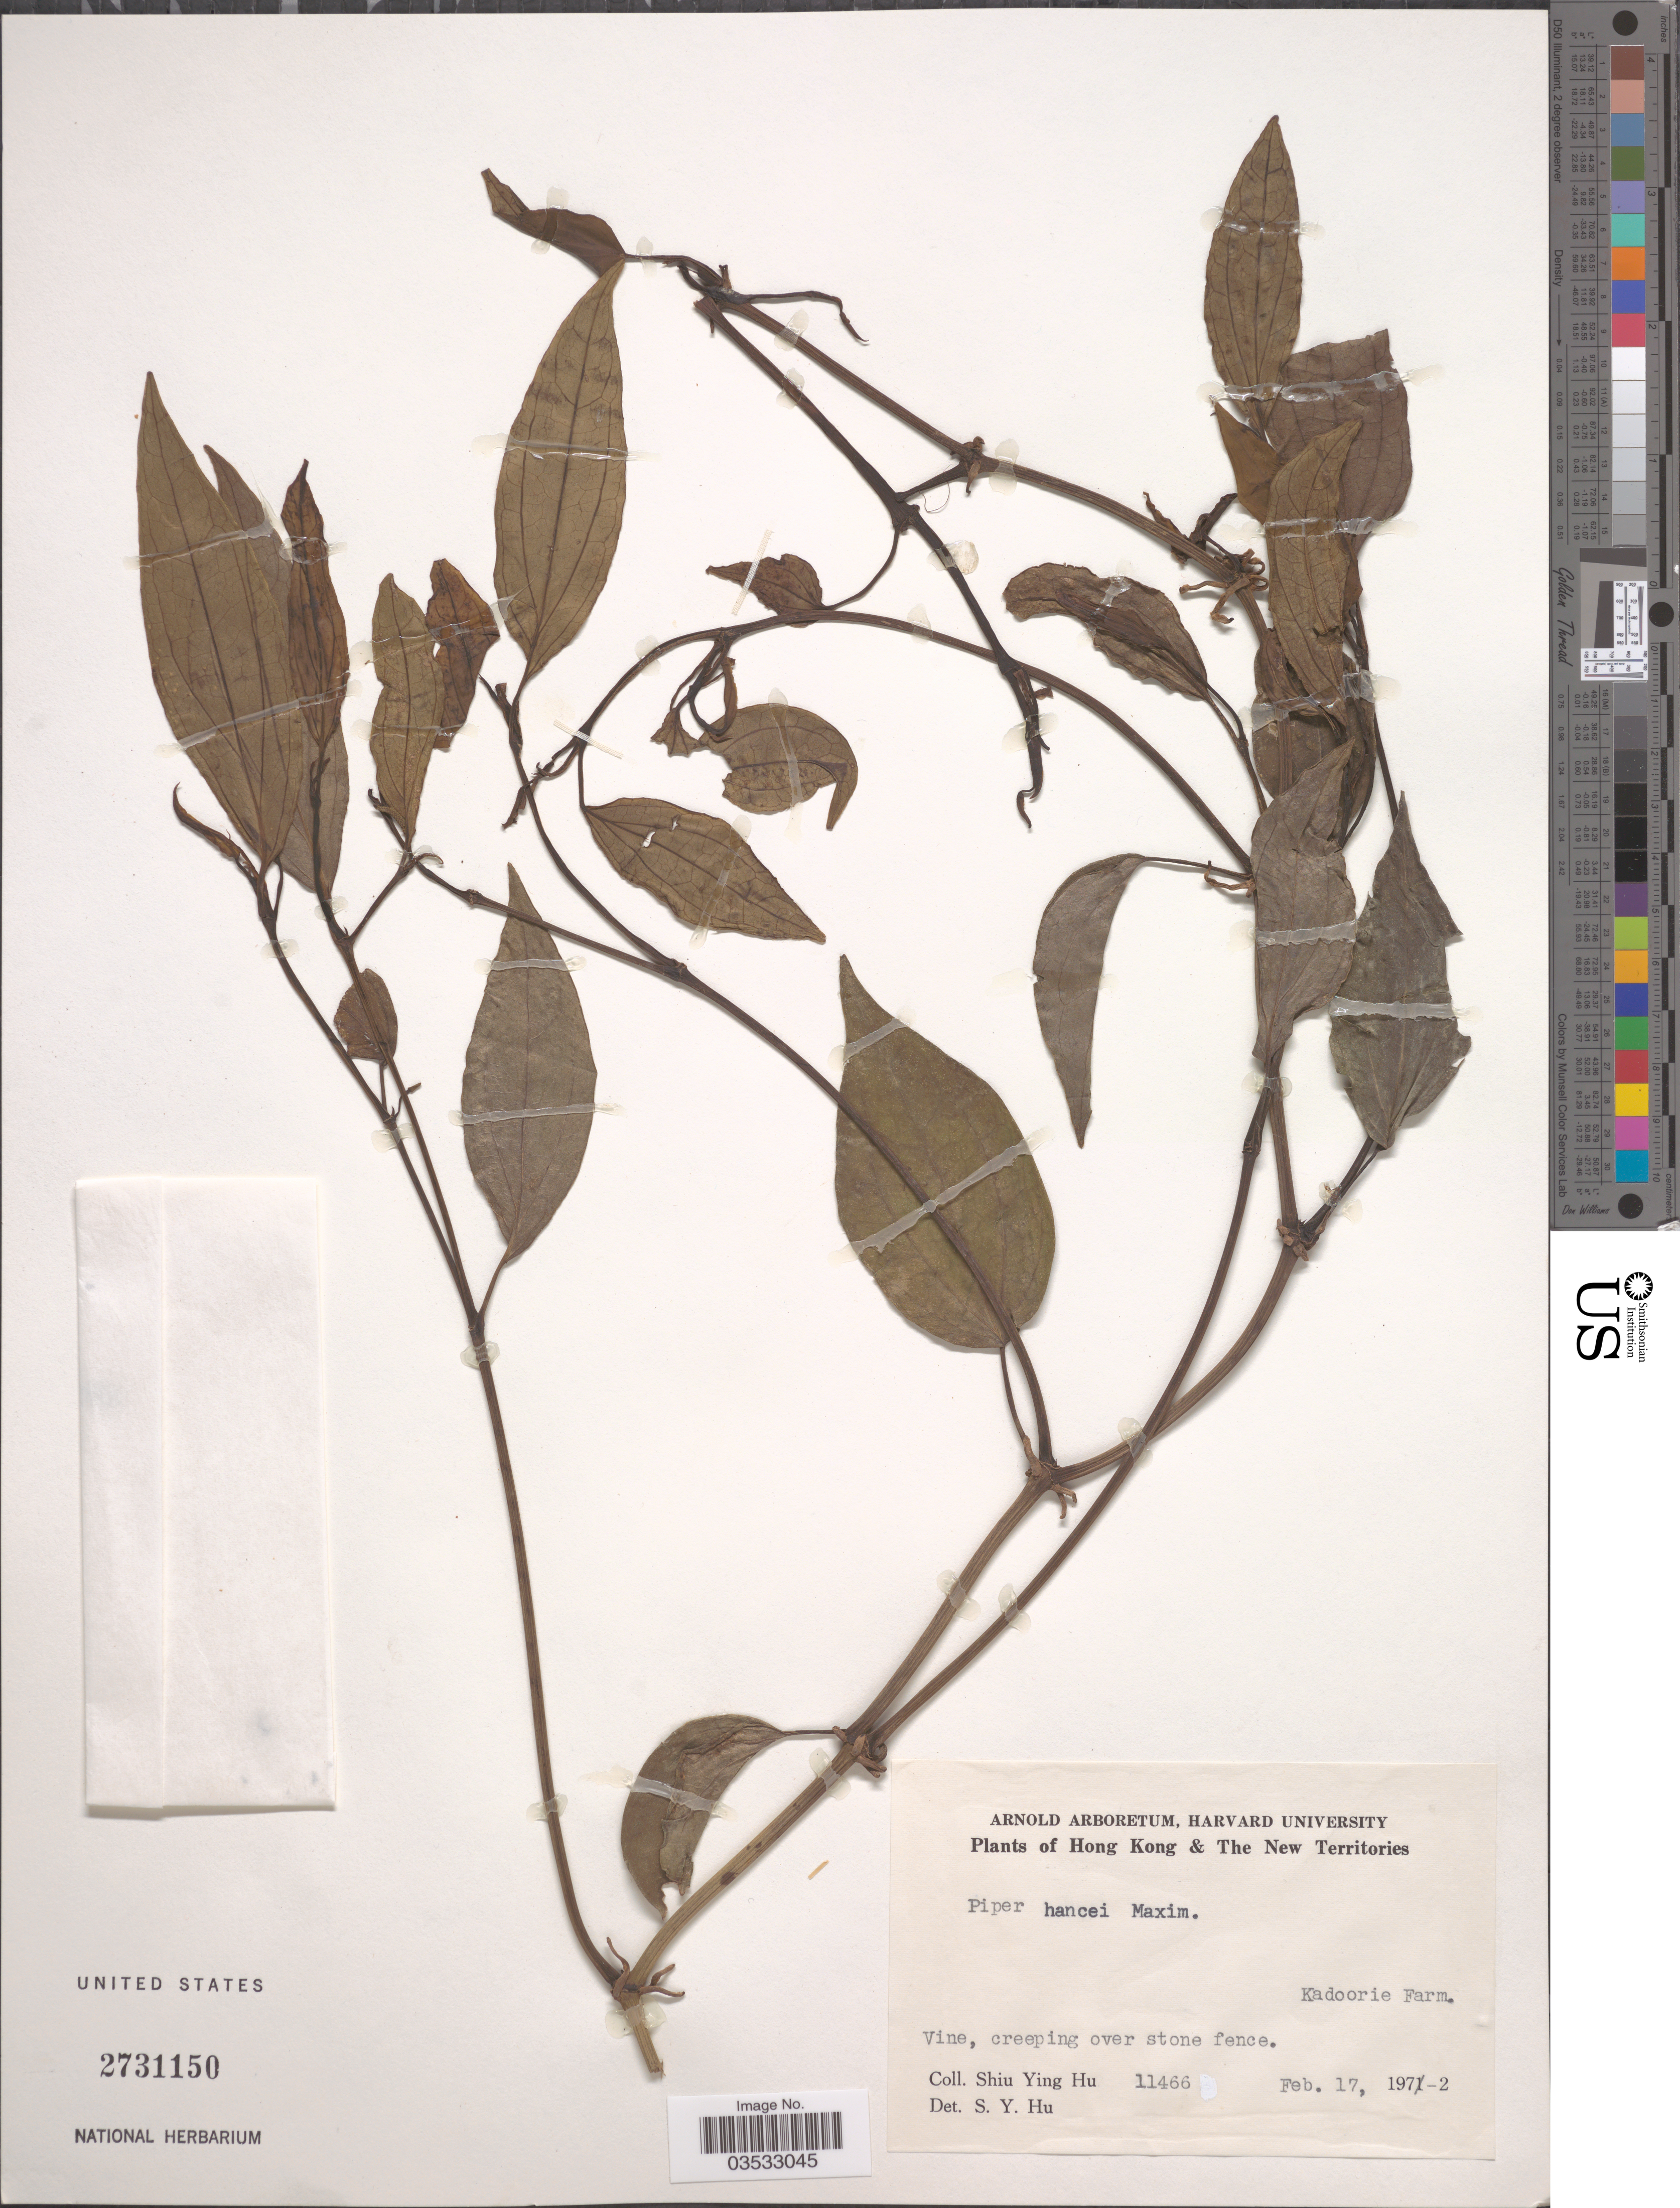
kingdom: Plantae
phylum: Tracheophyta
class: Magnoliopsida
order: Piperales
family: Piperaceae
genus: Piper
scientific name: Piper hancei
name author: Maxim.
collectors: S. Y. Hu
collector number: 11466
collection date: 1972-02-17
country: China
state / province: Hong Kong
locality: The New Territories. Kadoorie Farm.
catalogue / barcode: US 2731150